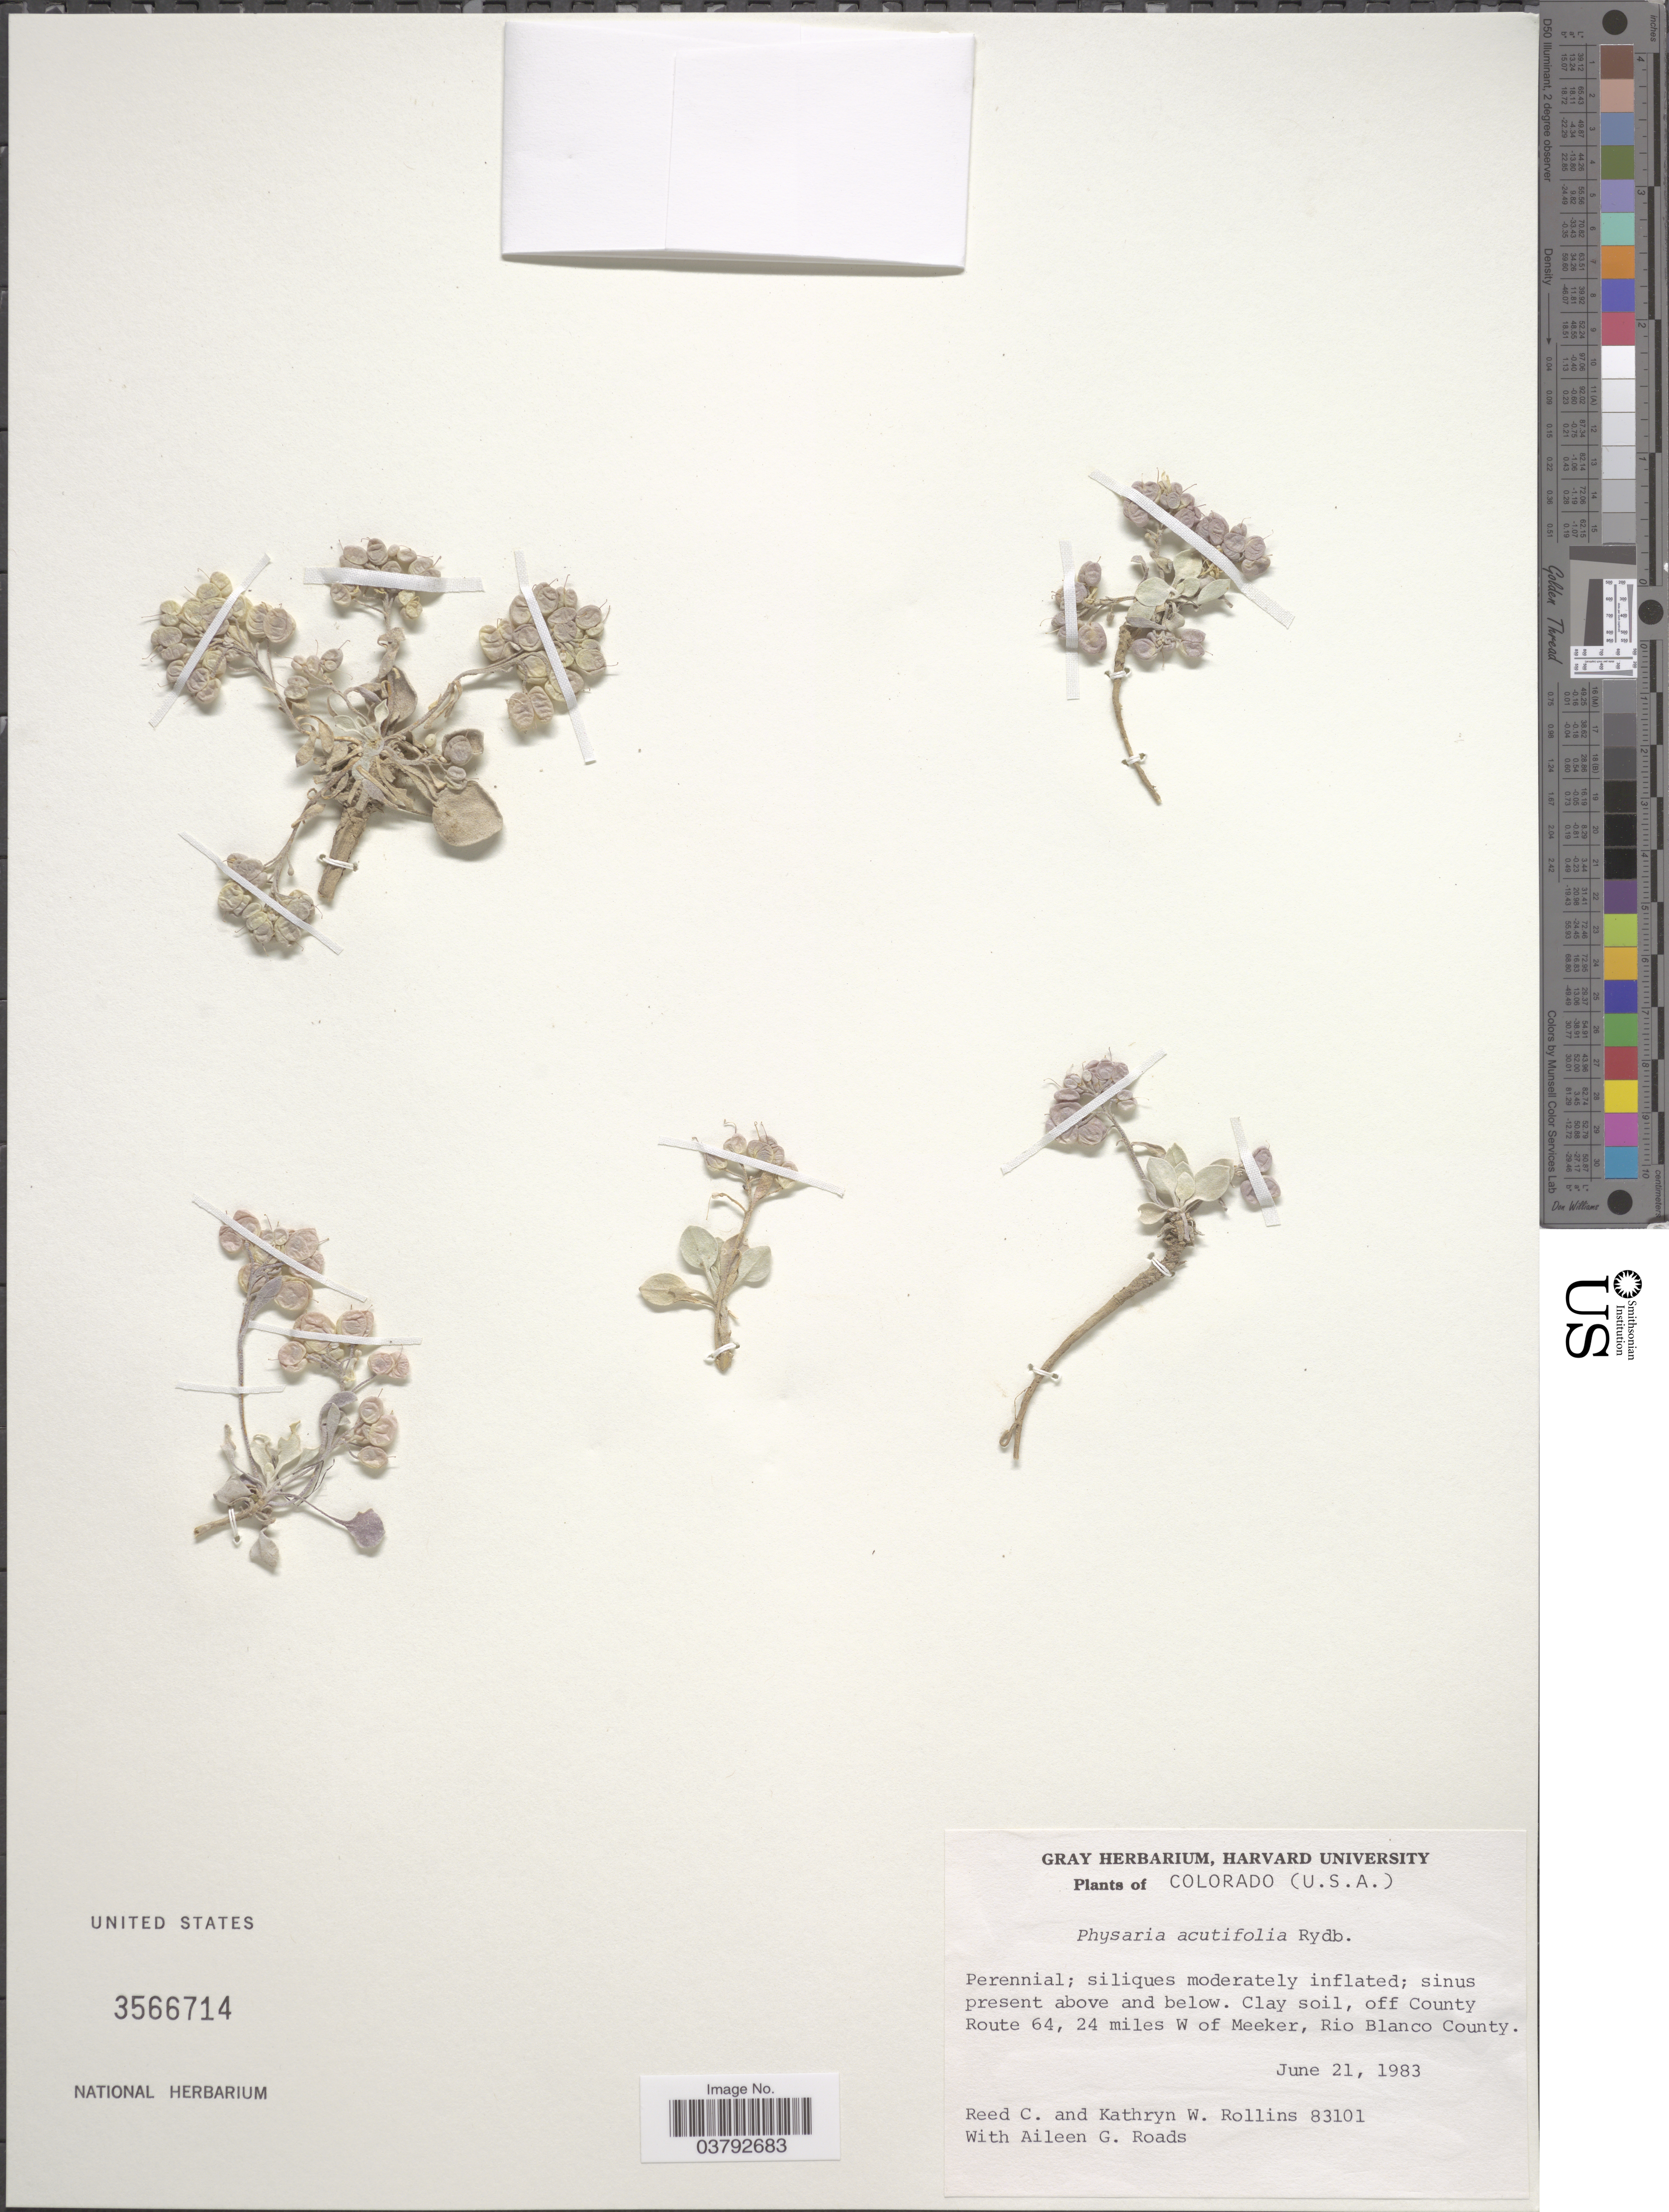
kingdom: Plantae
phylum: Tracheophyta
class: Magnoliopsida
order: Brassicales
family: Brassicaceae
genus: Physaria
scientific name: Physaria acutifolia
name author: Rydb.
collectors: R. C. Rollins, K. W. Rollins & A. Roads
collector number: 83101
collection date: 1983-06-21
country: United States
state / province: Colorado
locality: Off County Route 64, 24 miles W of Meeker, Rio Blanco County.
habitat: clay soil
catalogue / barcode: US 3566714